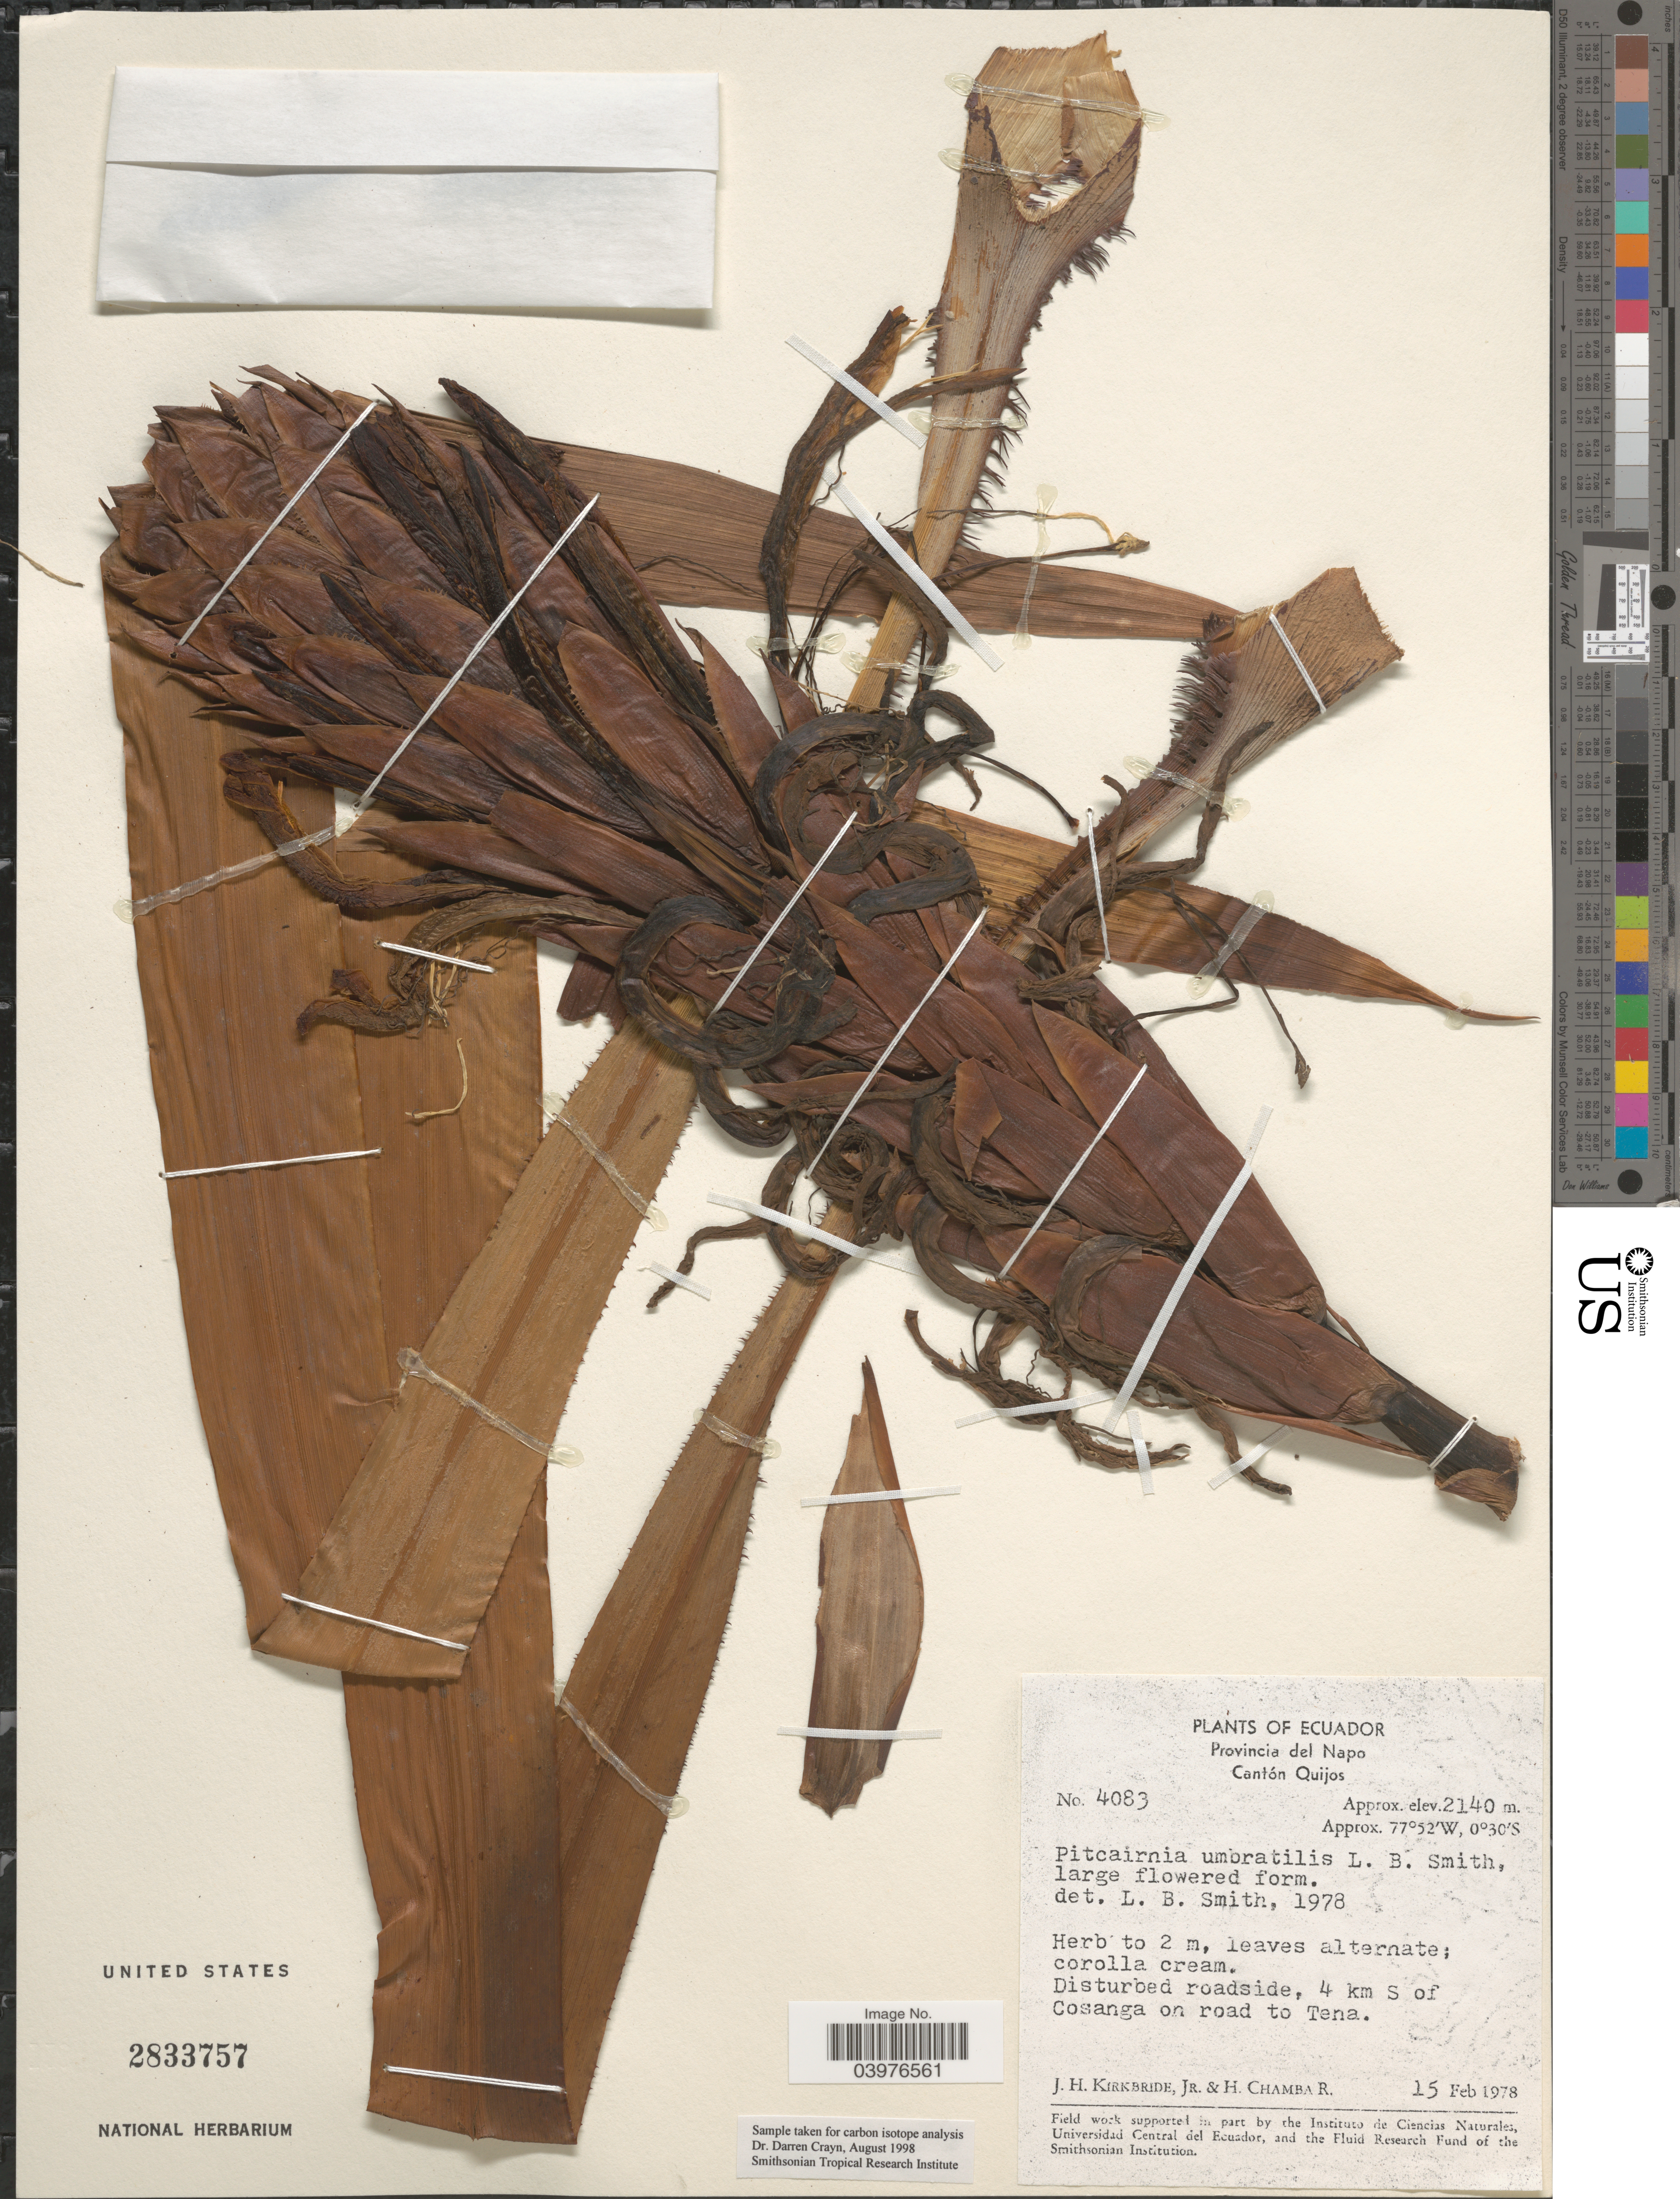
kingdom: Plantae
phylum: Tracheophyta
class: Liliopsida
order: Poales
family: Bromeliaceae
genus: Pitcairnia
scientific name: Pitcairnia umbratilis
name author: L.B. Sm.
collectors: J. H. Kirkbride & H. Chamba R.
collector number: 4083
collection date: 1978-02-15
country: Ecuador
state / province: Napo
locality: Cantón Quijos. 4 km S of Cosanga on road to Tena.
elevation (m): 2140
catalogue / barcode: US 2833757